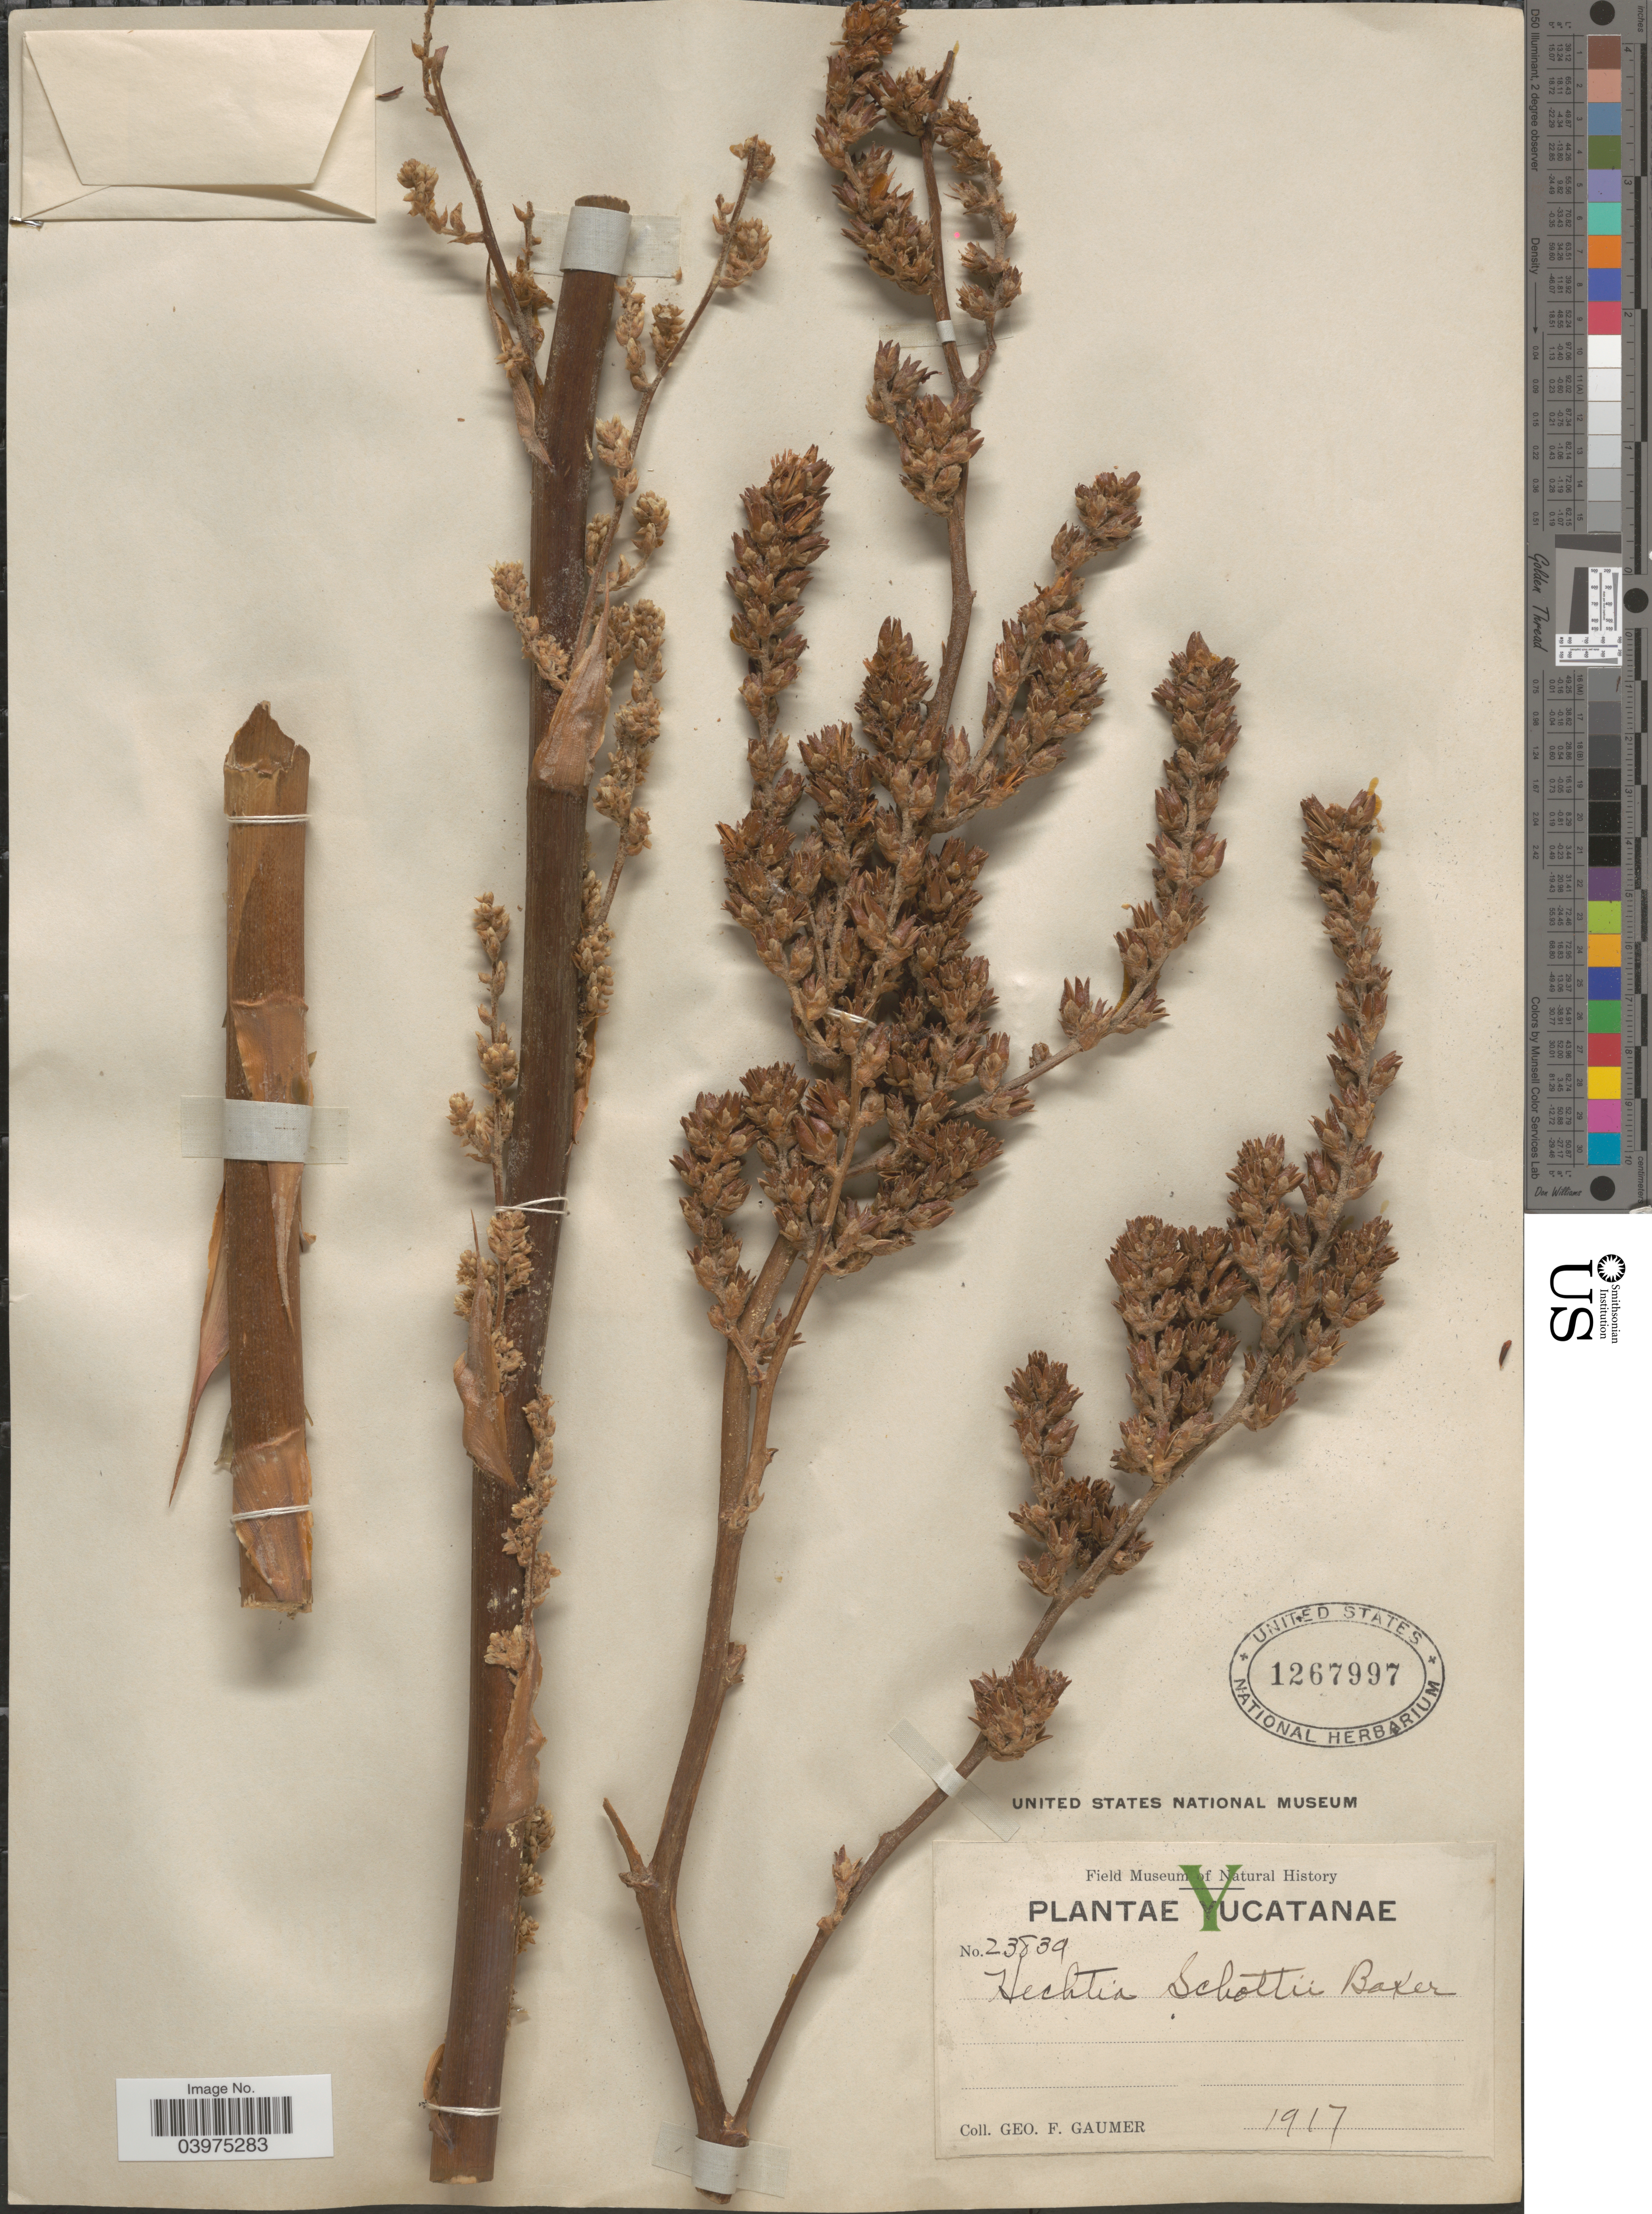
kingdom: Plantae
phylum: Tracheophyta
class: Liliopsida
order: Poales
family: Bromeliaceae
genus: Hechtia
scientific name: Hechtia schottii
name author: Baker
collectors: G. F. Gaumer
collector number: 23839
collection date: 1917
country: Mexico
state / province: Yucatán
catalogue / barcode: US 1267997